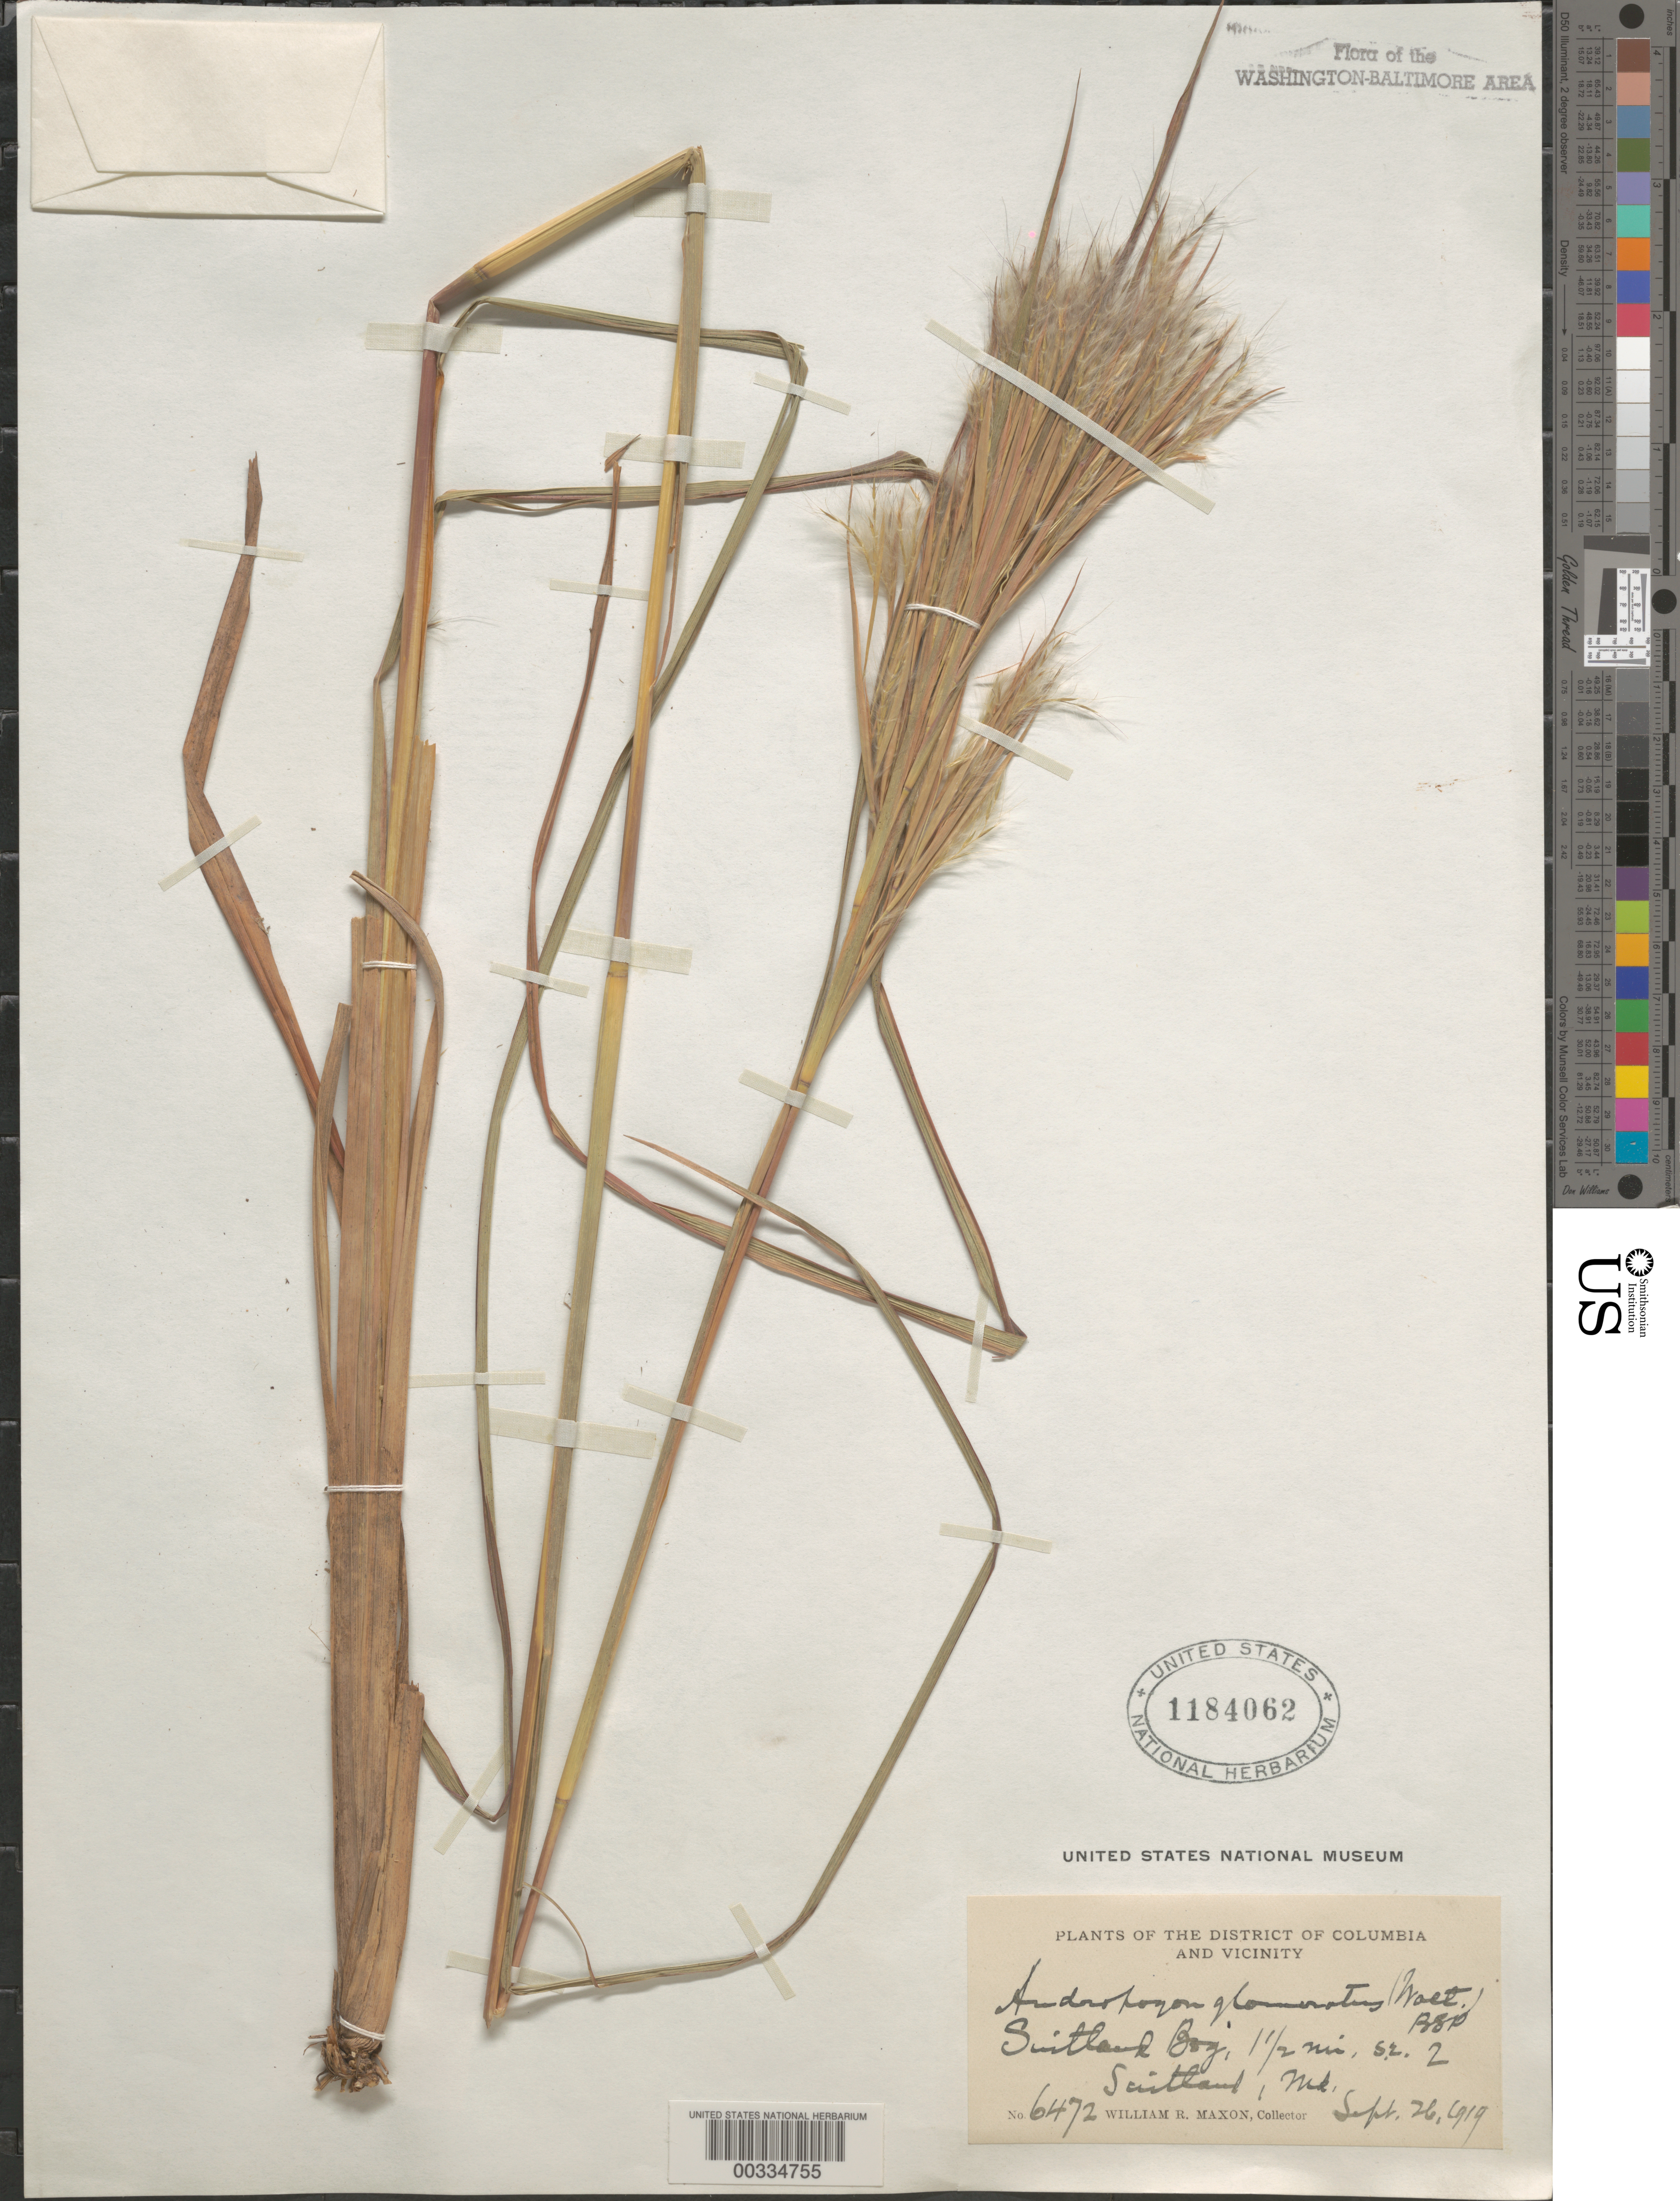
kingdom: Plantae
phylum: Tracheophyta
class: Liliopsida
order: Poales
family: Poaceae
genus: Andropogon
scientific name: Andropogon virginicus var. abbreviatus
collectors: W. R. Maxon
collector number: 6472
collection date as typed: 26 Sep 1919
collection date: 1919-09-26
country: United States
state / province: Maryland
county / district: Prince George's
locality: Suitland Bog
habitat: Bog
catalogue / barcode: US 1184062